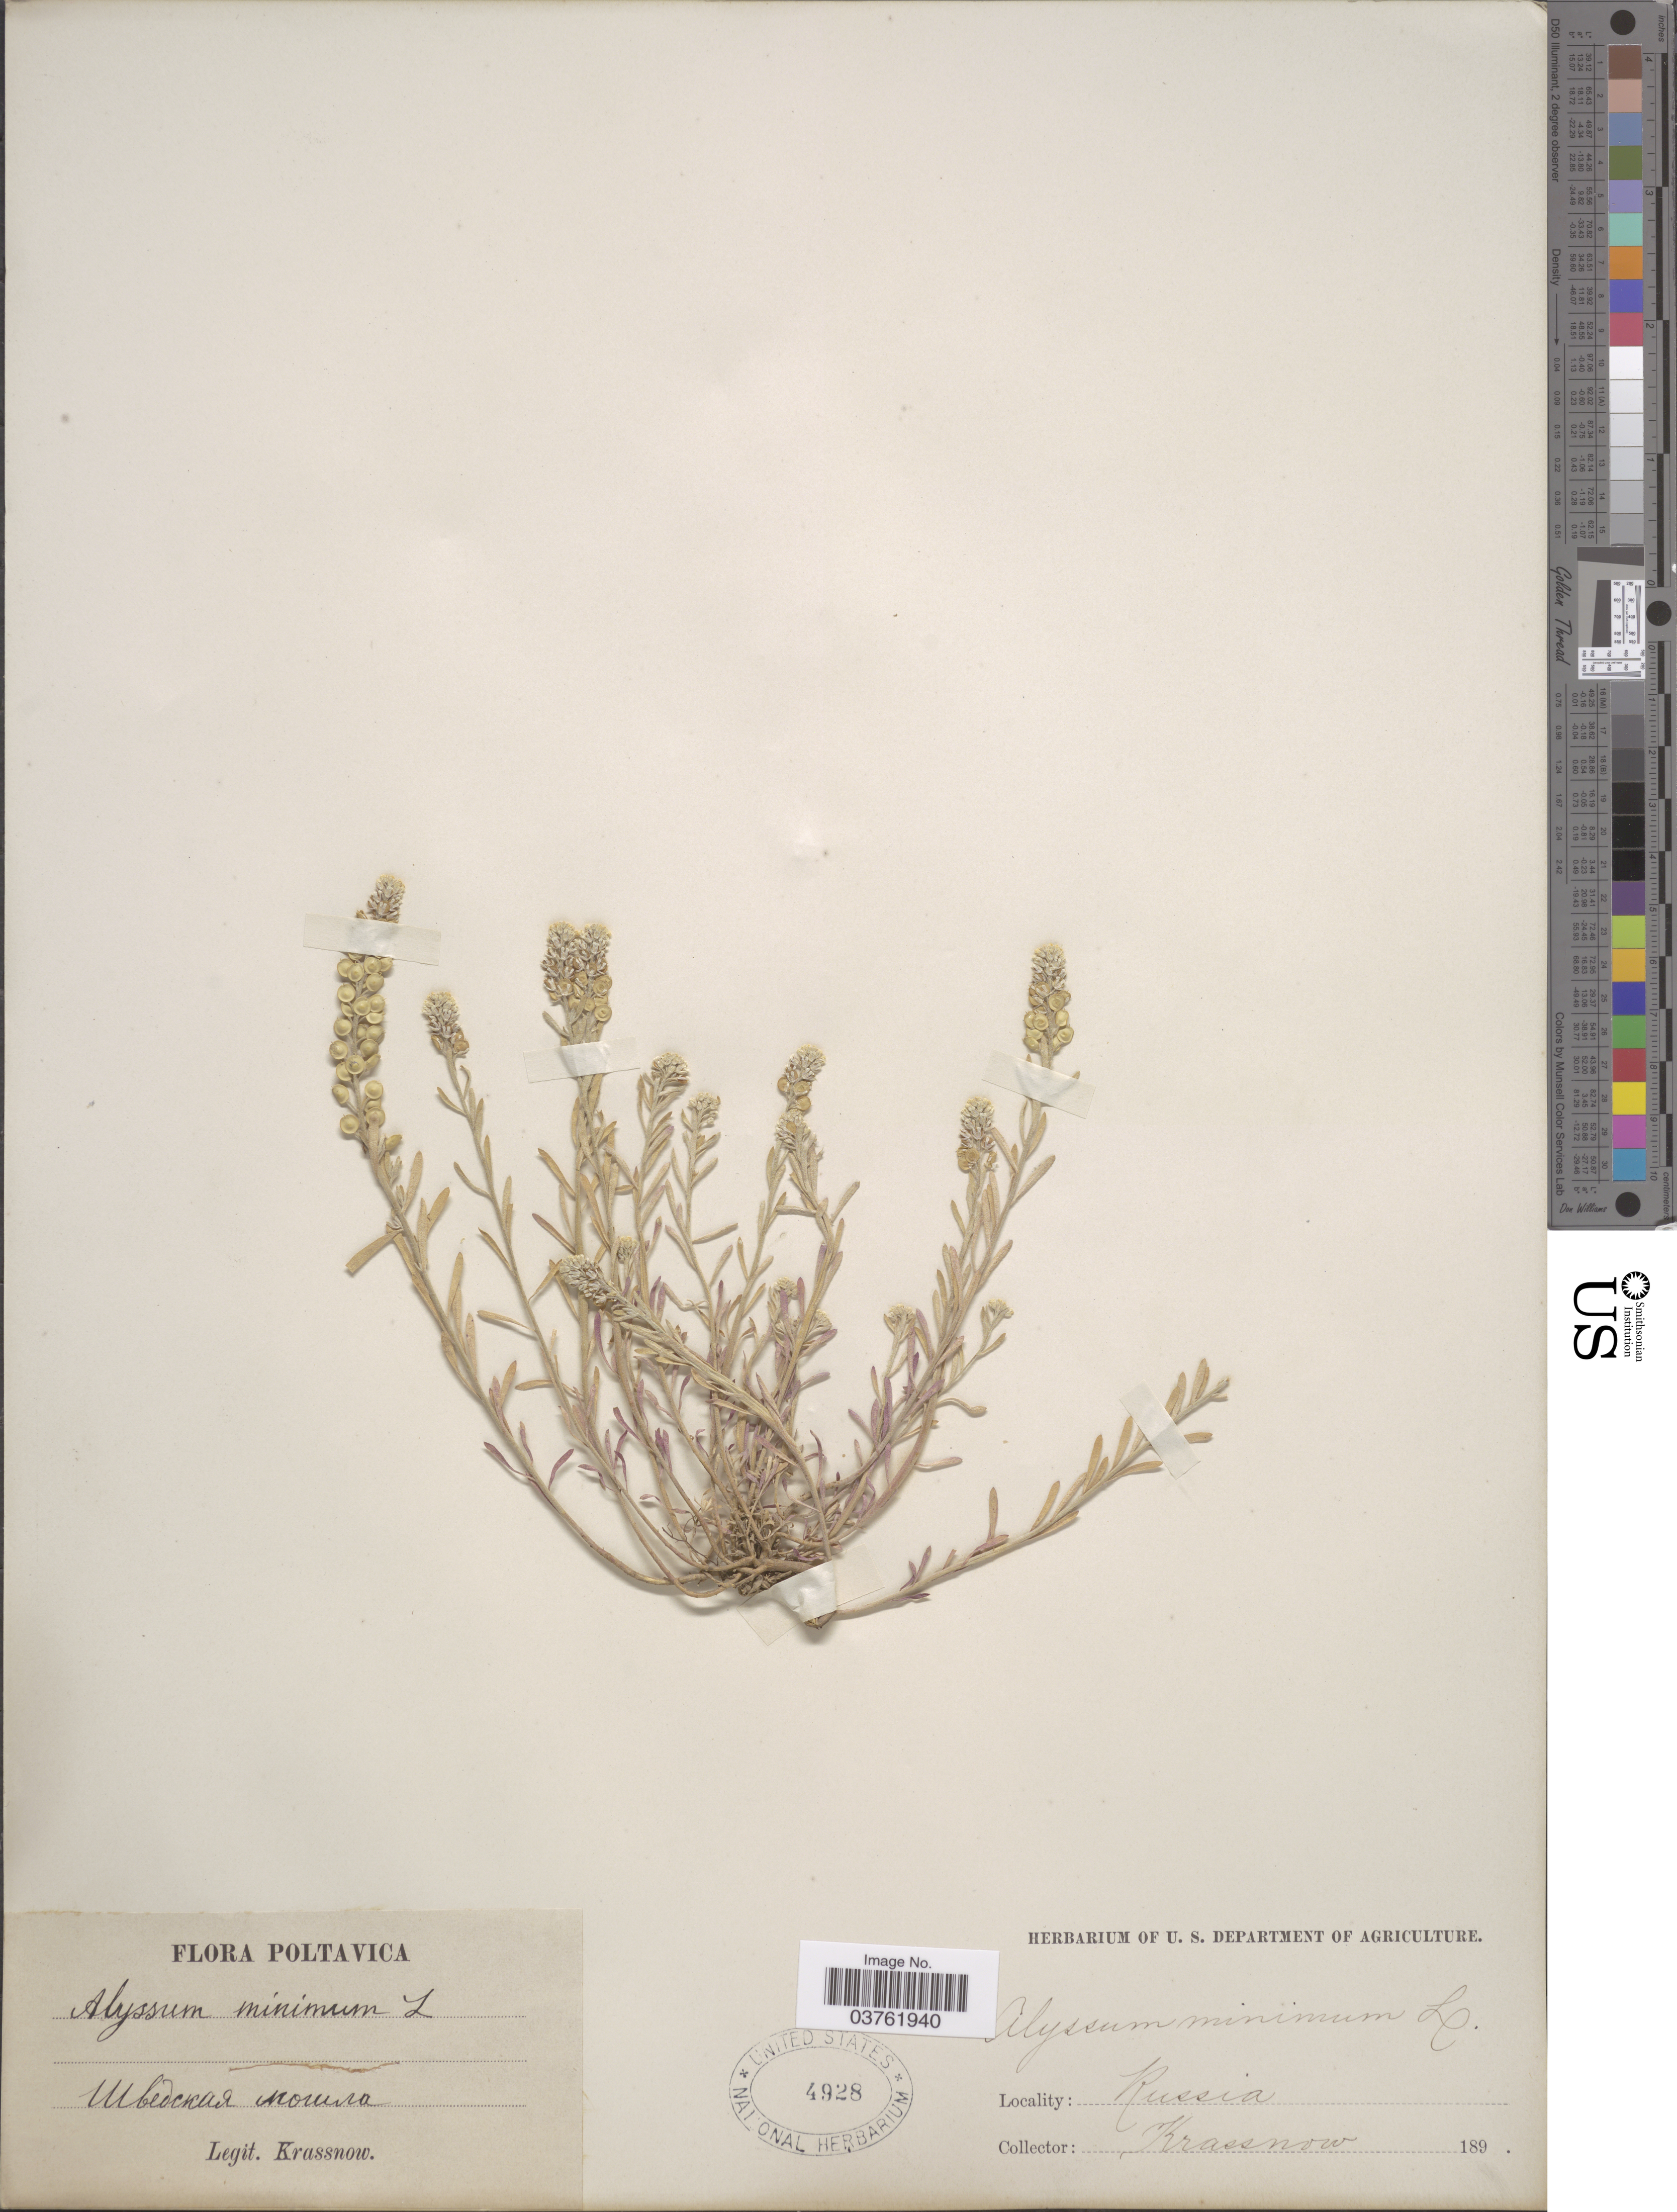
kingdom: Plantae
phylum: Tracheophyta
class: Magnoliopsida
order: Brassicales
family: Brassicaceae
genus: Alyssum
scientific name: Alyssum minimum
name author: L.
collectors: -. Krassnow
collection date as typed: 189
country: Ukraine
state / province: Poltava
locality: Swedish grave.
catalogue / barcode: US 4928